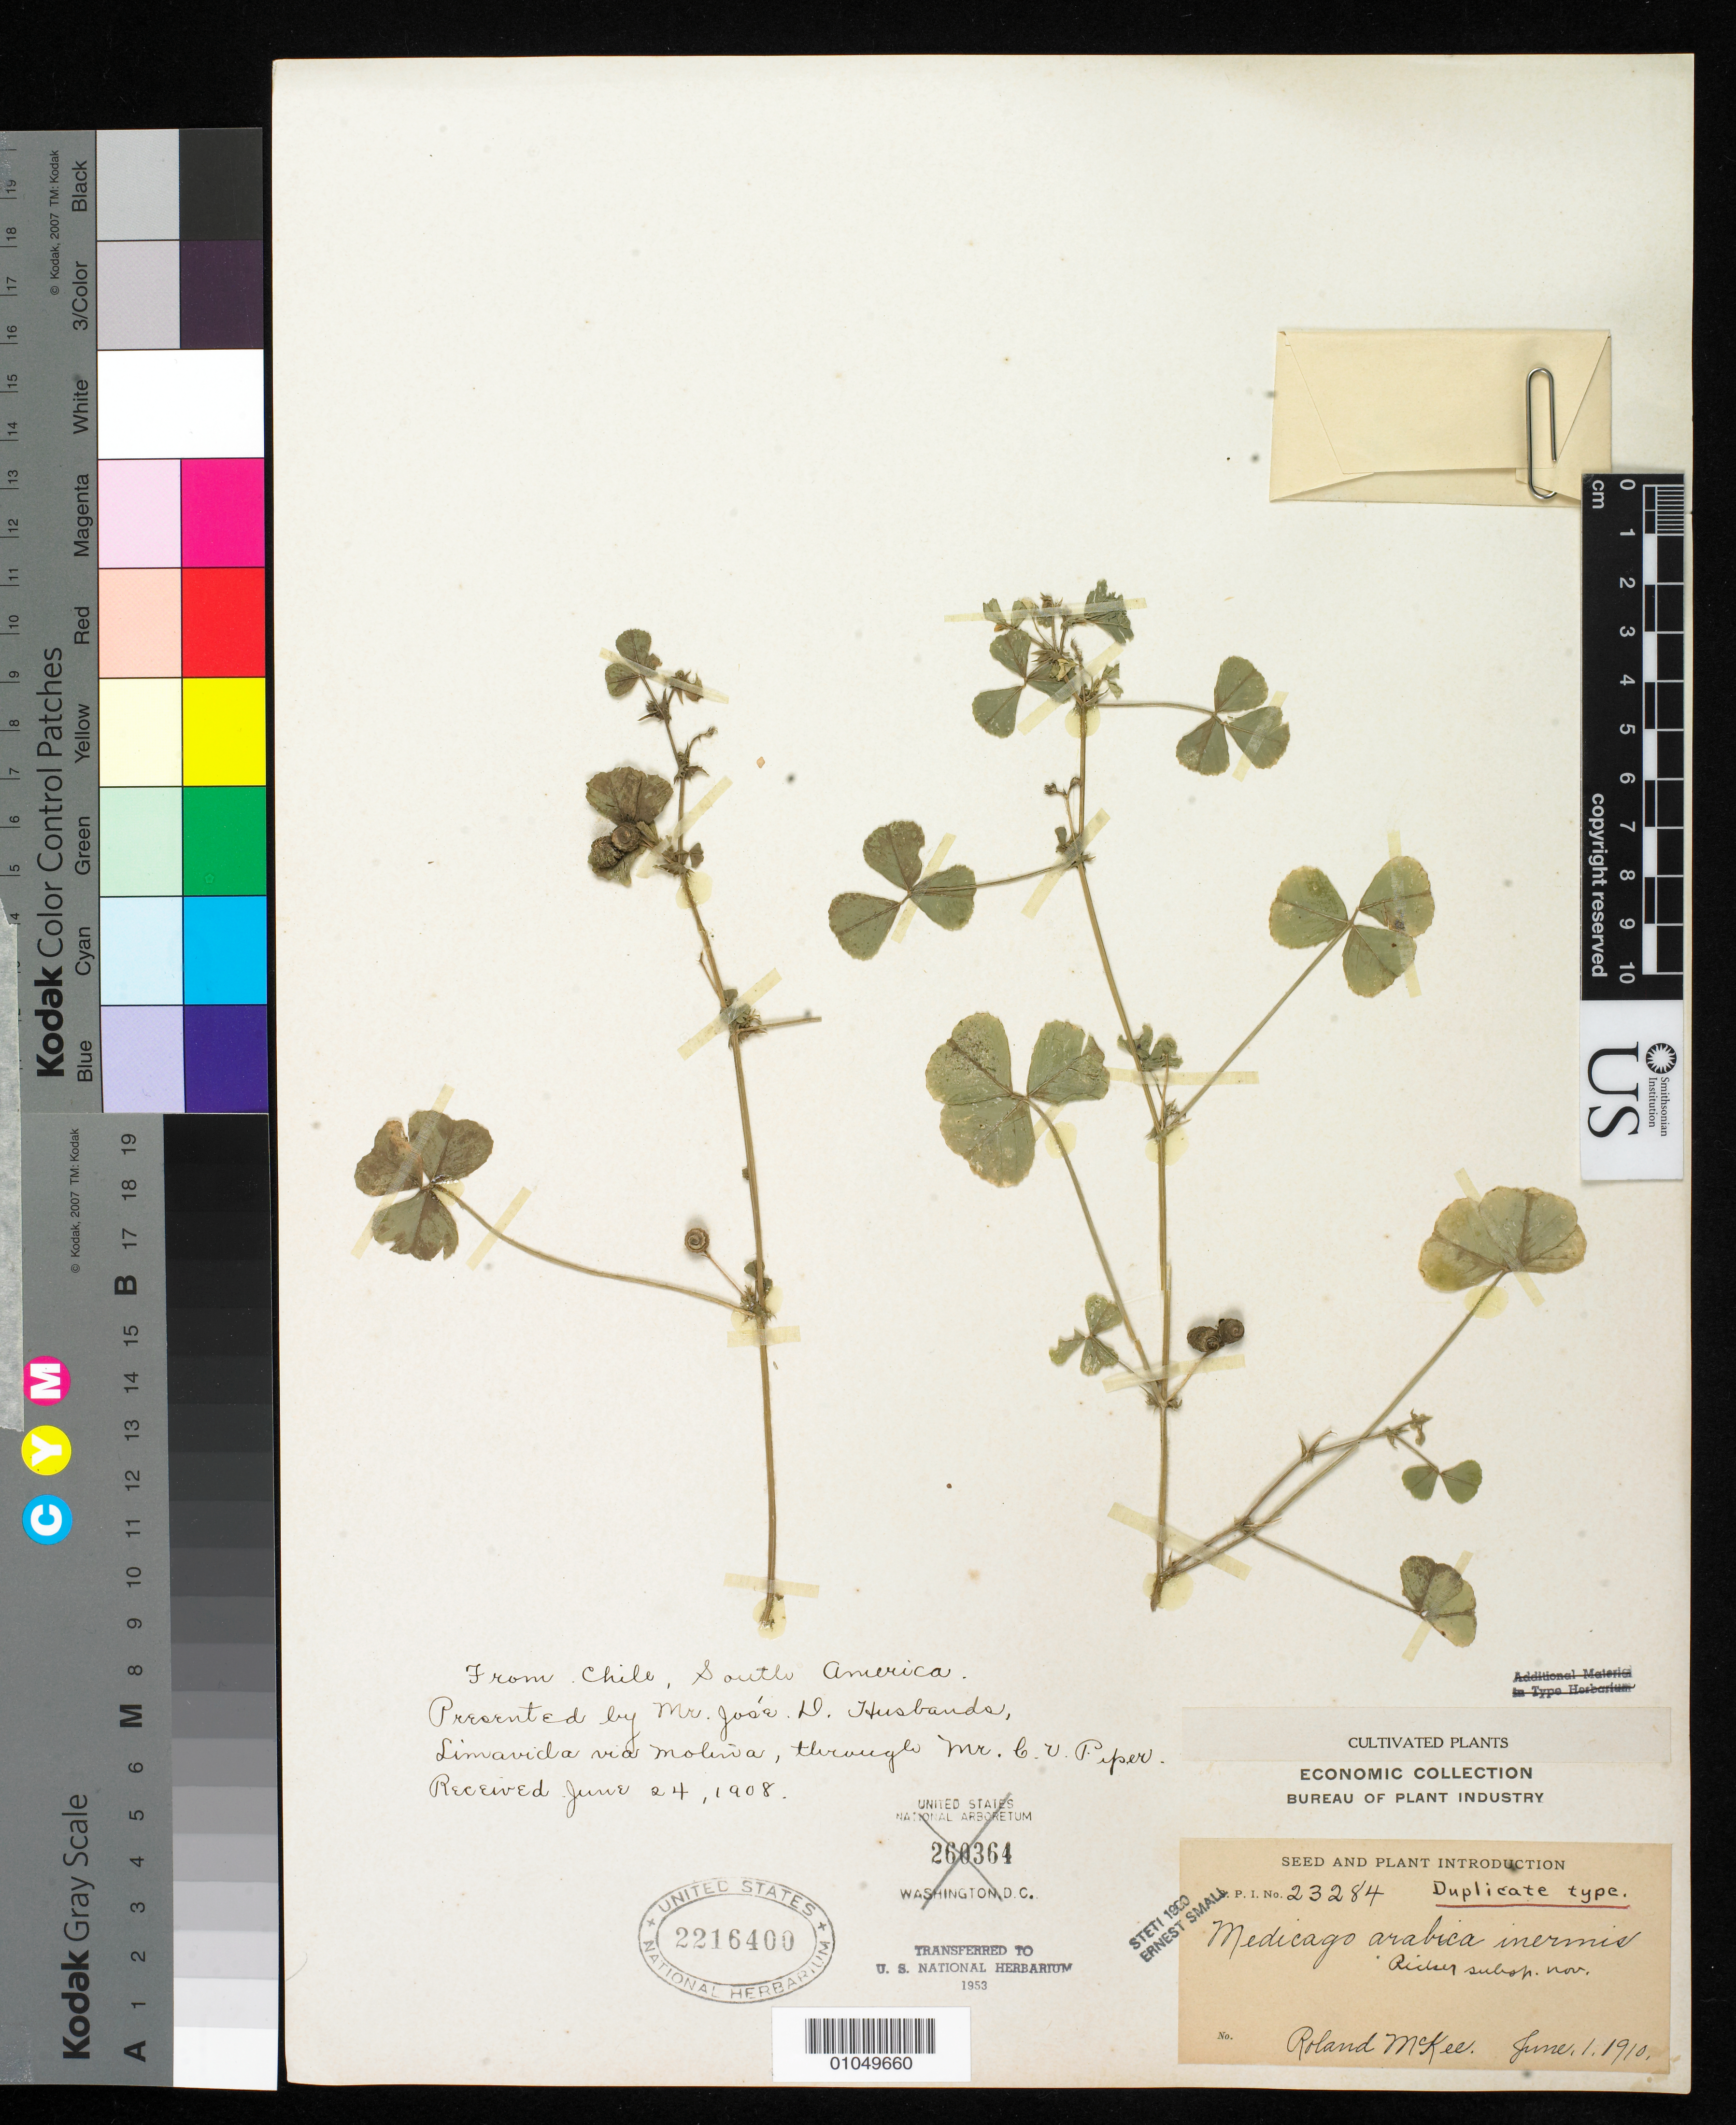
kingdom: Plantae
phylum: Tracheophyta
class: Magnoliopsida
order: Fabales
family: Fabaceae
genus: Medicago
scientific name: Medicago arabica subsp. inermis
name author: Ricker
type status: Type Collection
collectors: R. Mckee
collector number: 23284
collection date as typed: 01 Jun 1910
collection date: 1910-06-01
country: Chile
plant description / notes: Described from material cultivated at Chico, California, USA. This sheet ex U.S. National Arboretum (1953), annotated "Duplicate type", presumably an isotype.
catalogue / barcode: US 2216400